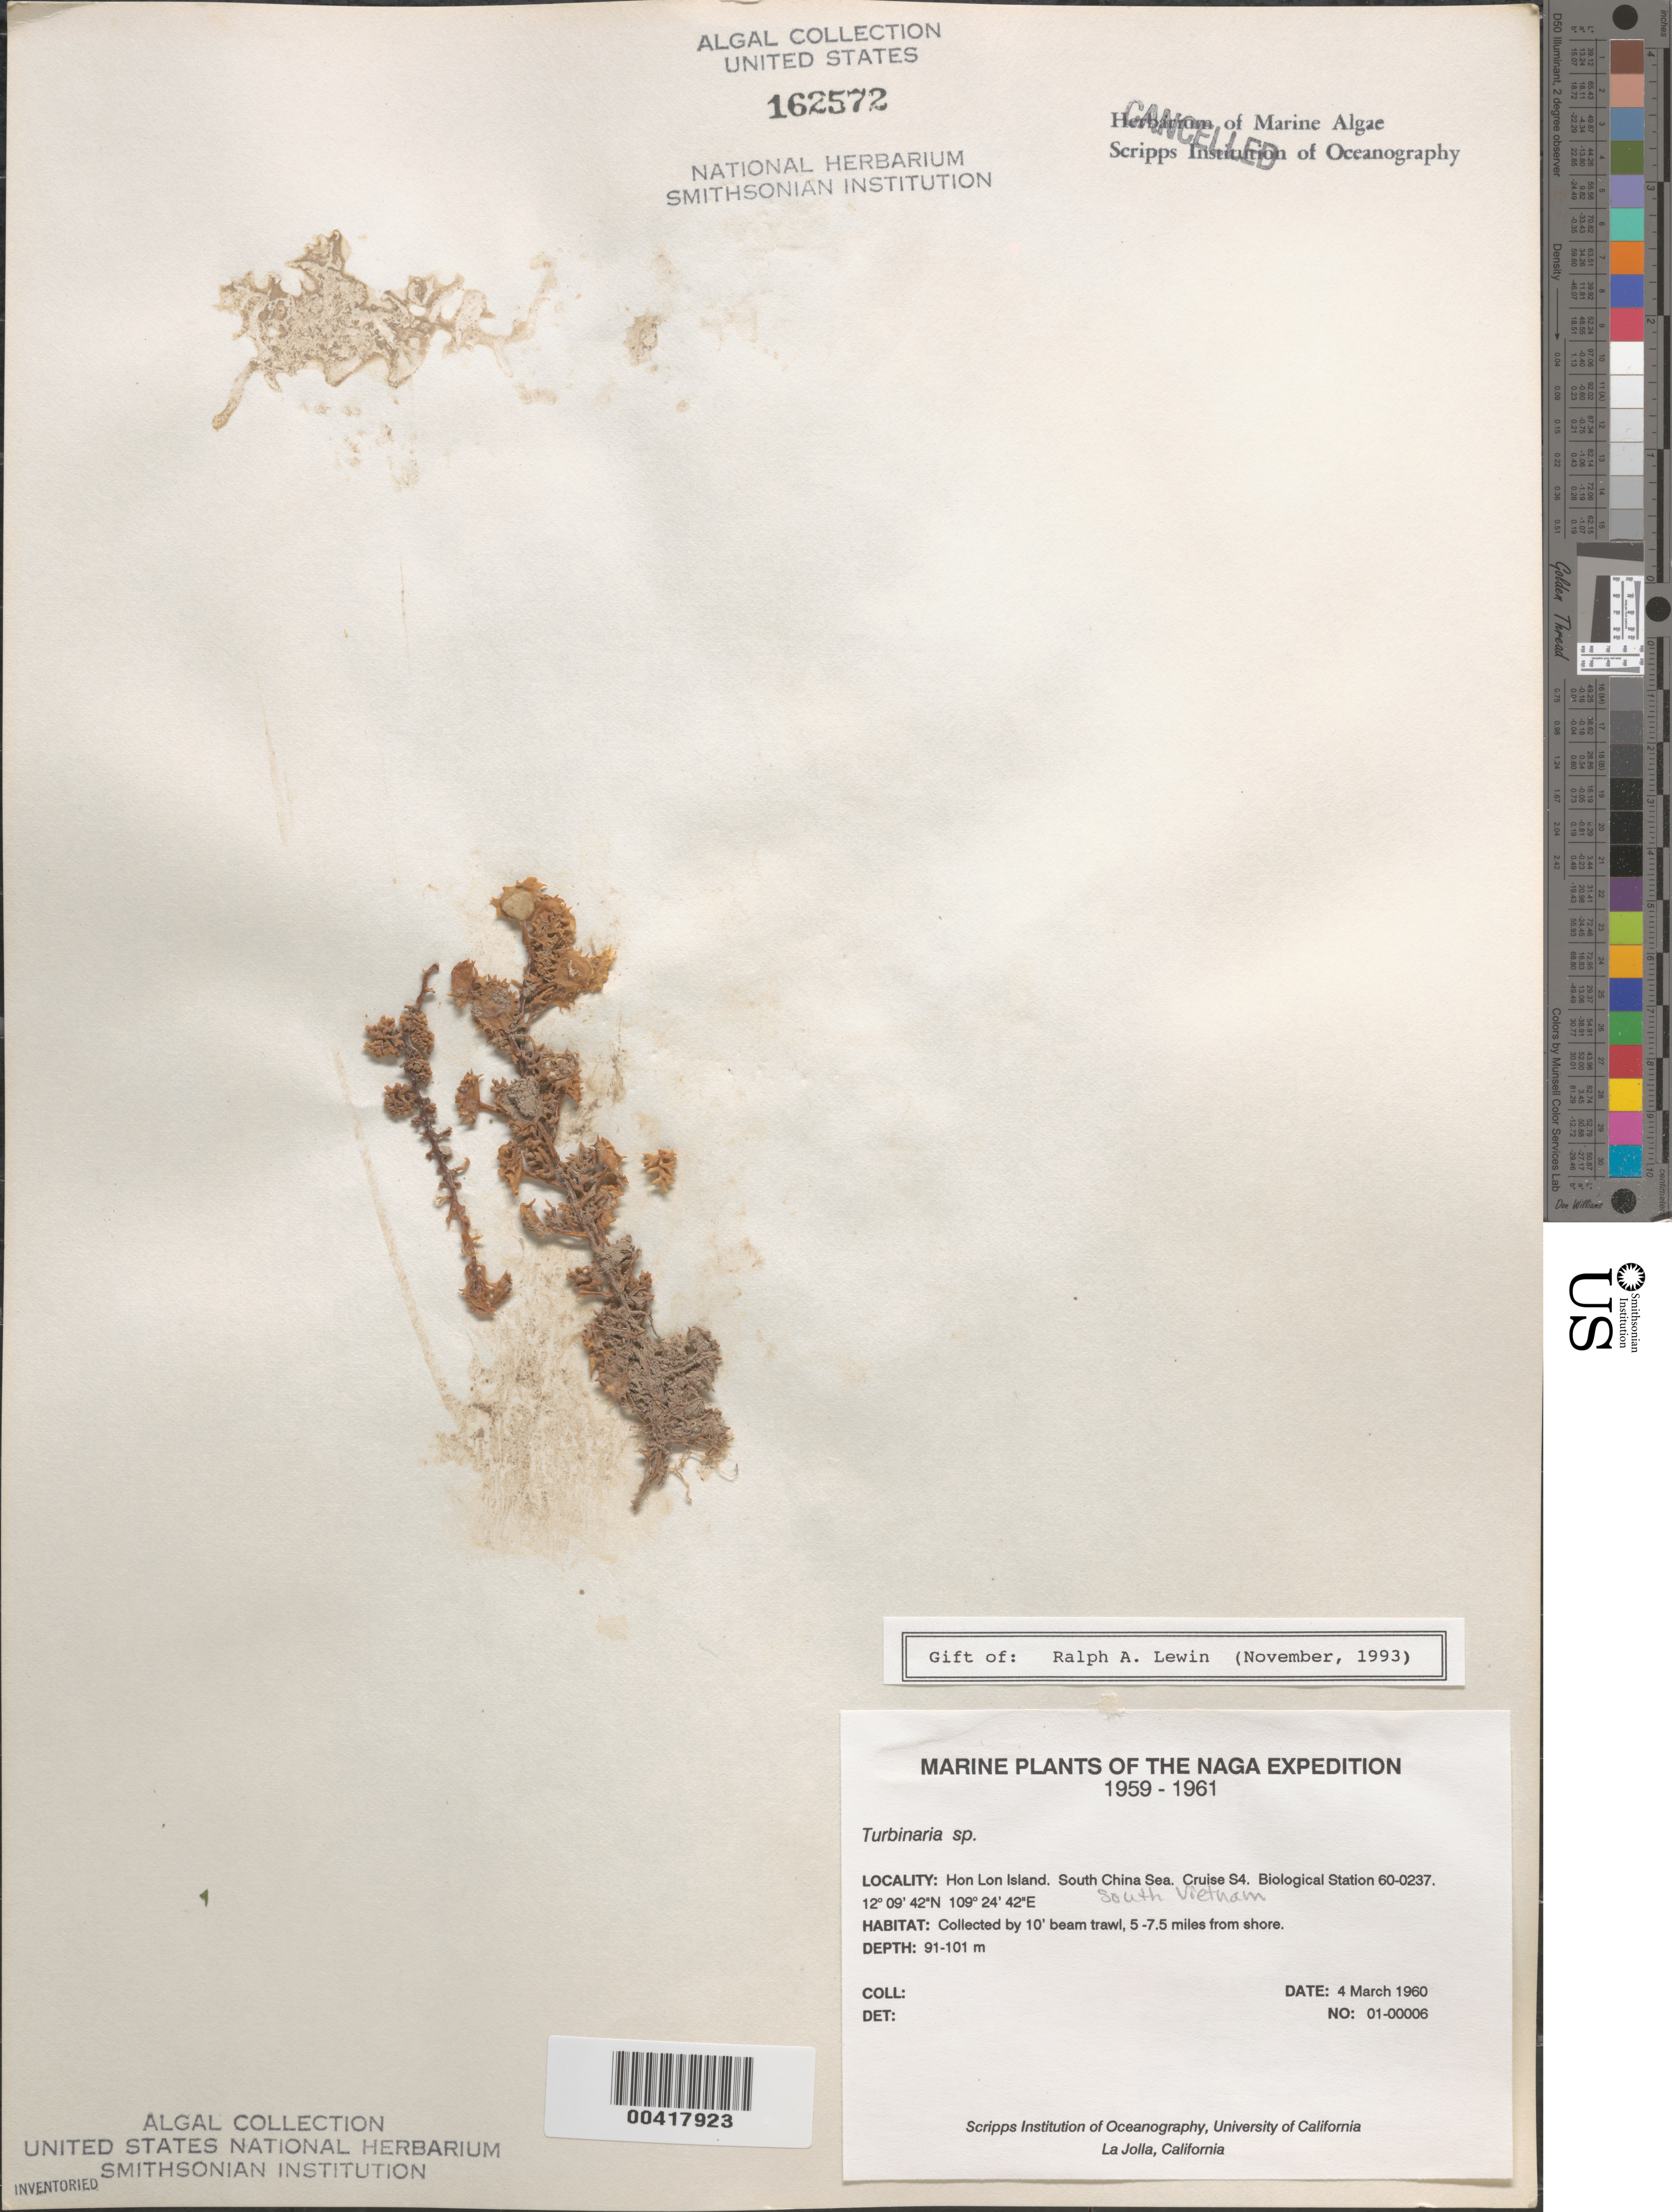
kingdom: Chromista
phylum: Ochrophyta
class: Phaeophyceae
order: Fucales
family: Sargassaceae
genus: Turbinaria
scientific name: Turbinaria sp.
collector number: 01-00006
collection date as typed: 04 Mar 1960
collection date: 1960-03-04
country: Vietnam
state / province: Phu Khanh Province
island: Hon Lon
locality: South China Sea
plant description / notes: Naga Expedition, 1959-1961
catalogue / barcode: US 162572